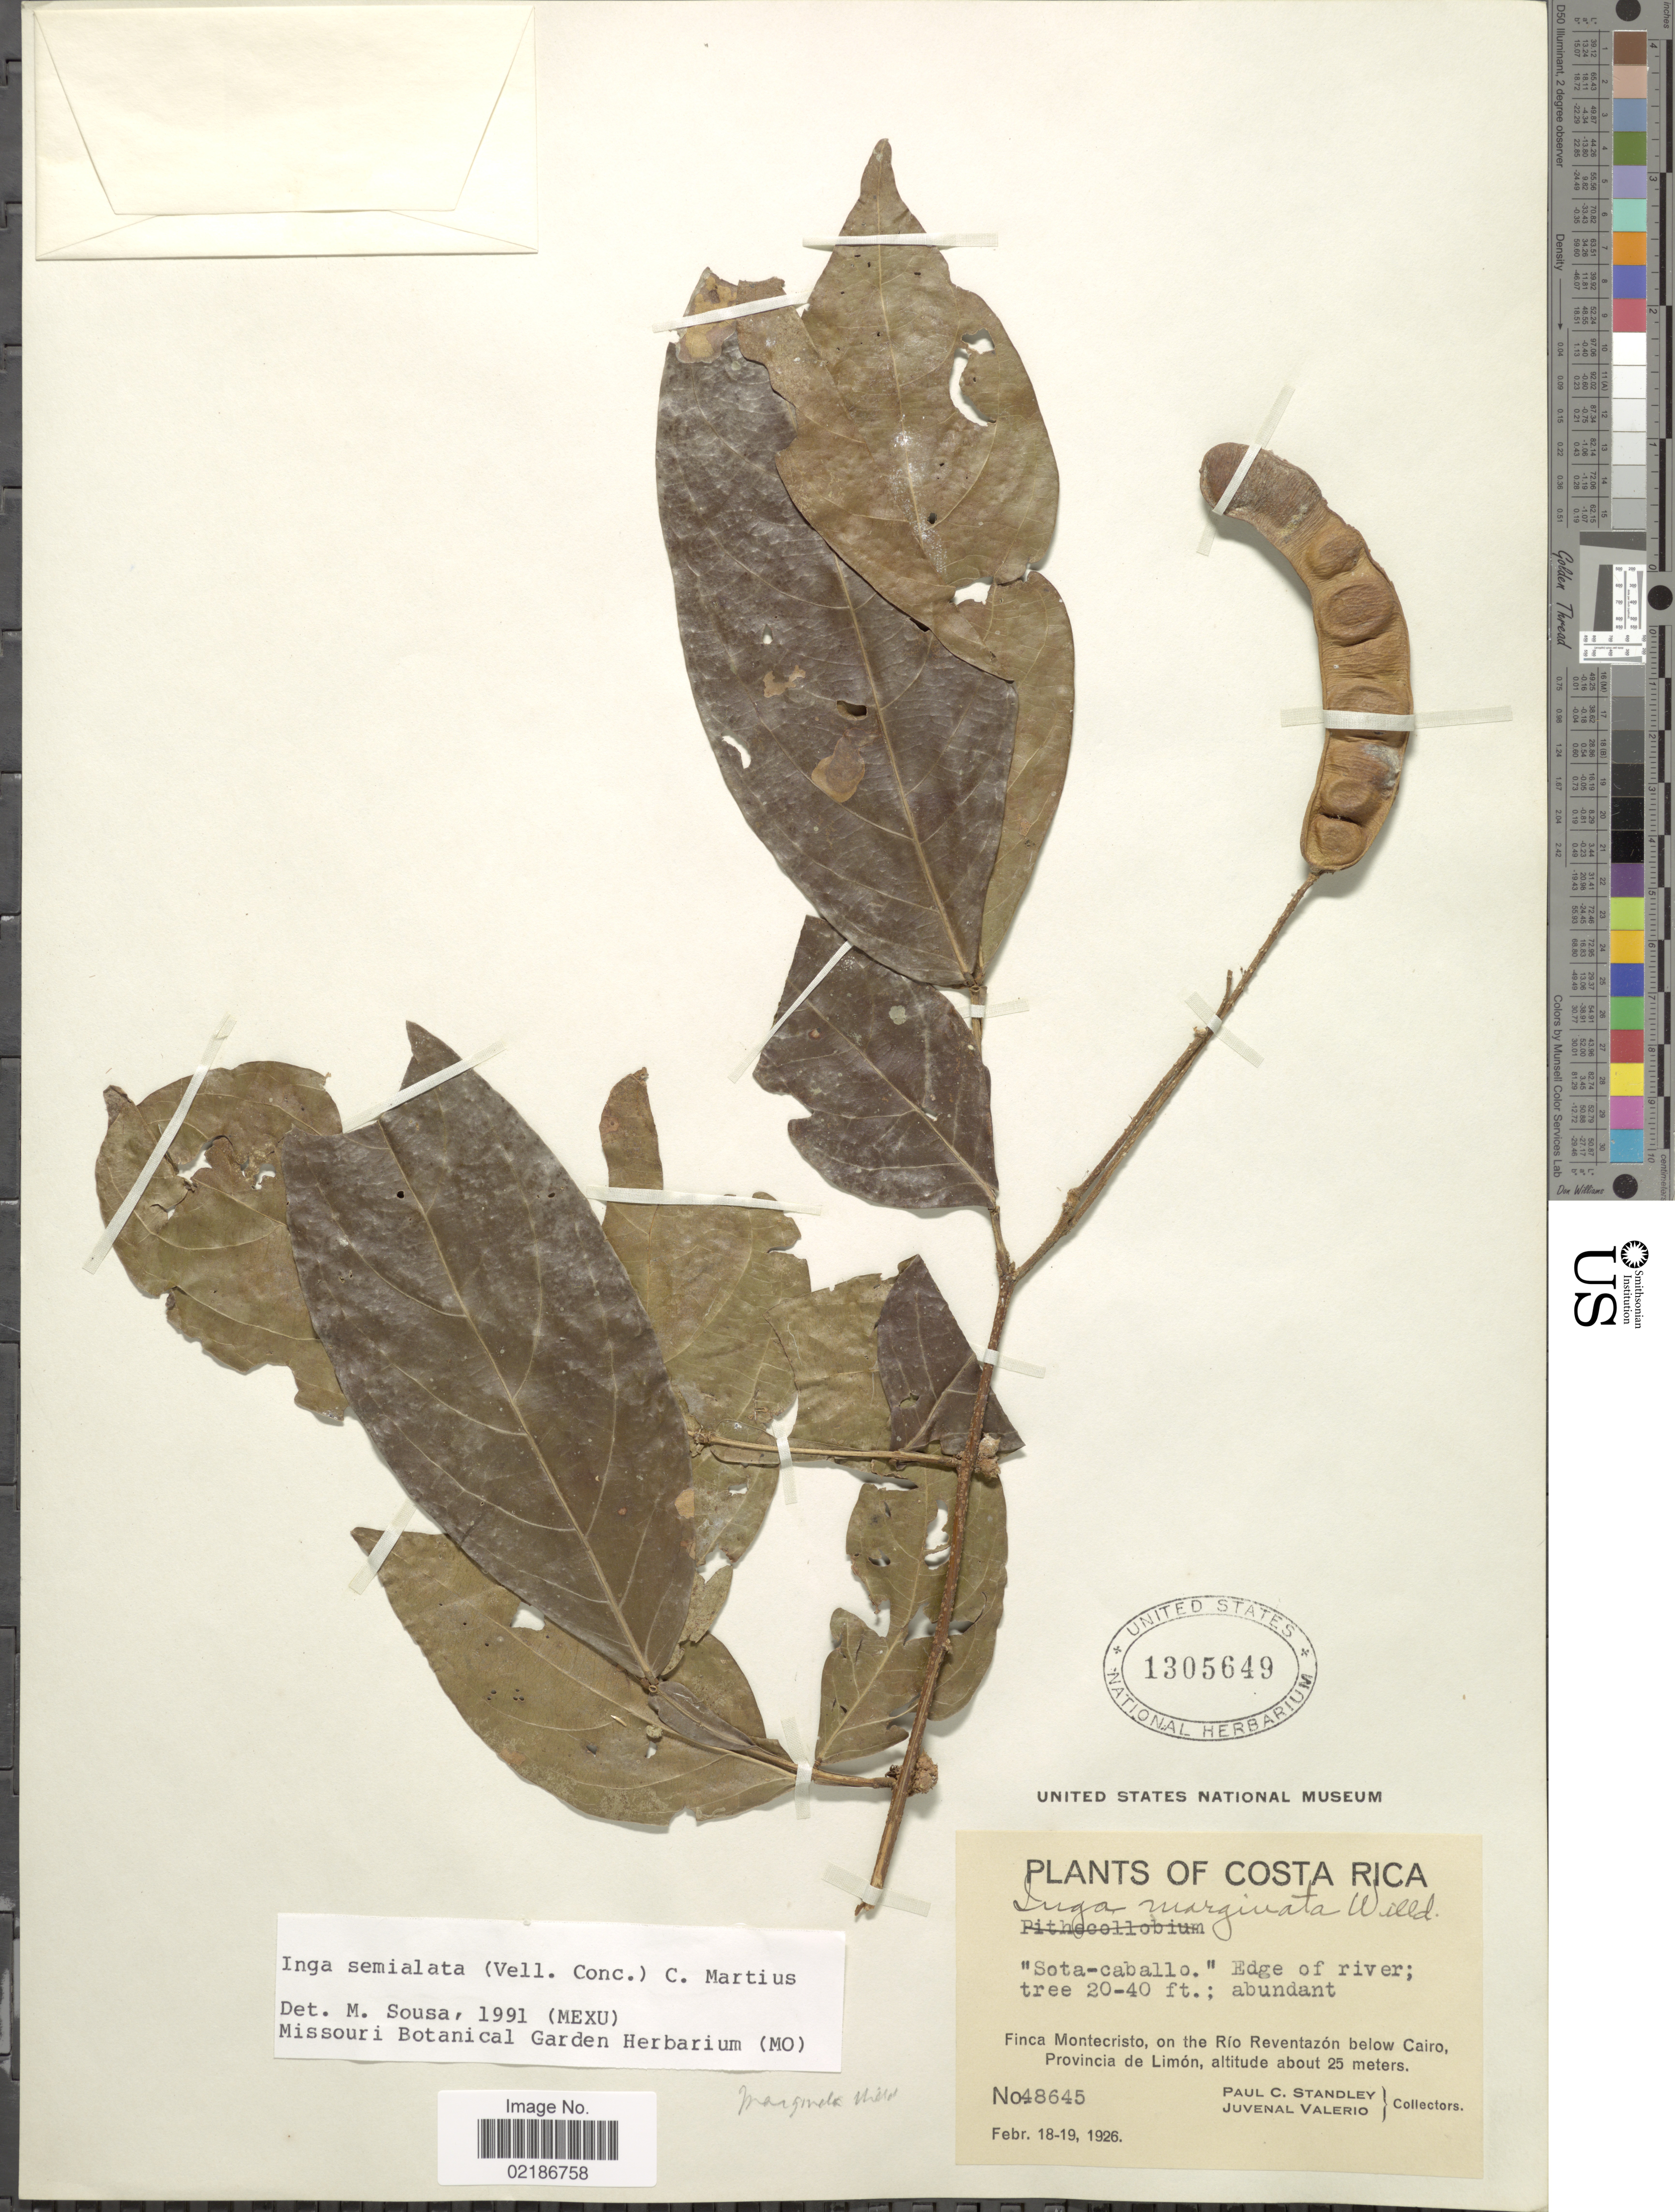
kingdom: Plantae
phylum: Tracheophyta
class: Magnoliopsida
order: Fabales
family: Fabaceae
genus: Inga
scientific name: Inga marginata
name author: Willd.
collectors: P. C. Standley & J. Valerio R.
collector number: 48645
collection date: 1926-02-18/1926-02-19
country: Costa Rica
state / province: Limón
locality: Finca Montecristo, on the Rio Reventazon below Cairo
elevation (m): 25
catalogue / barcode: US 1305649